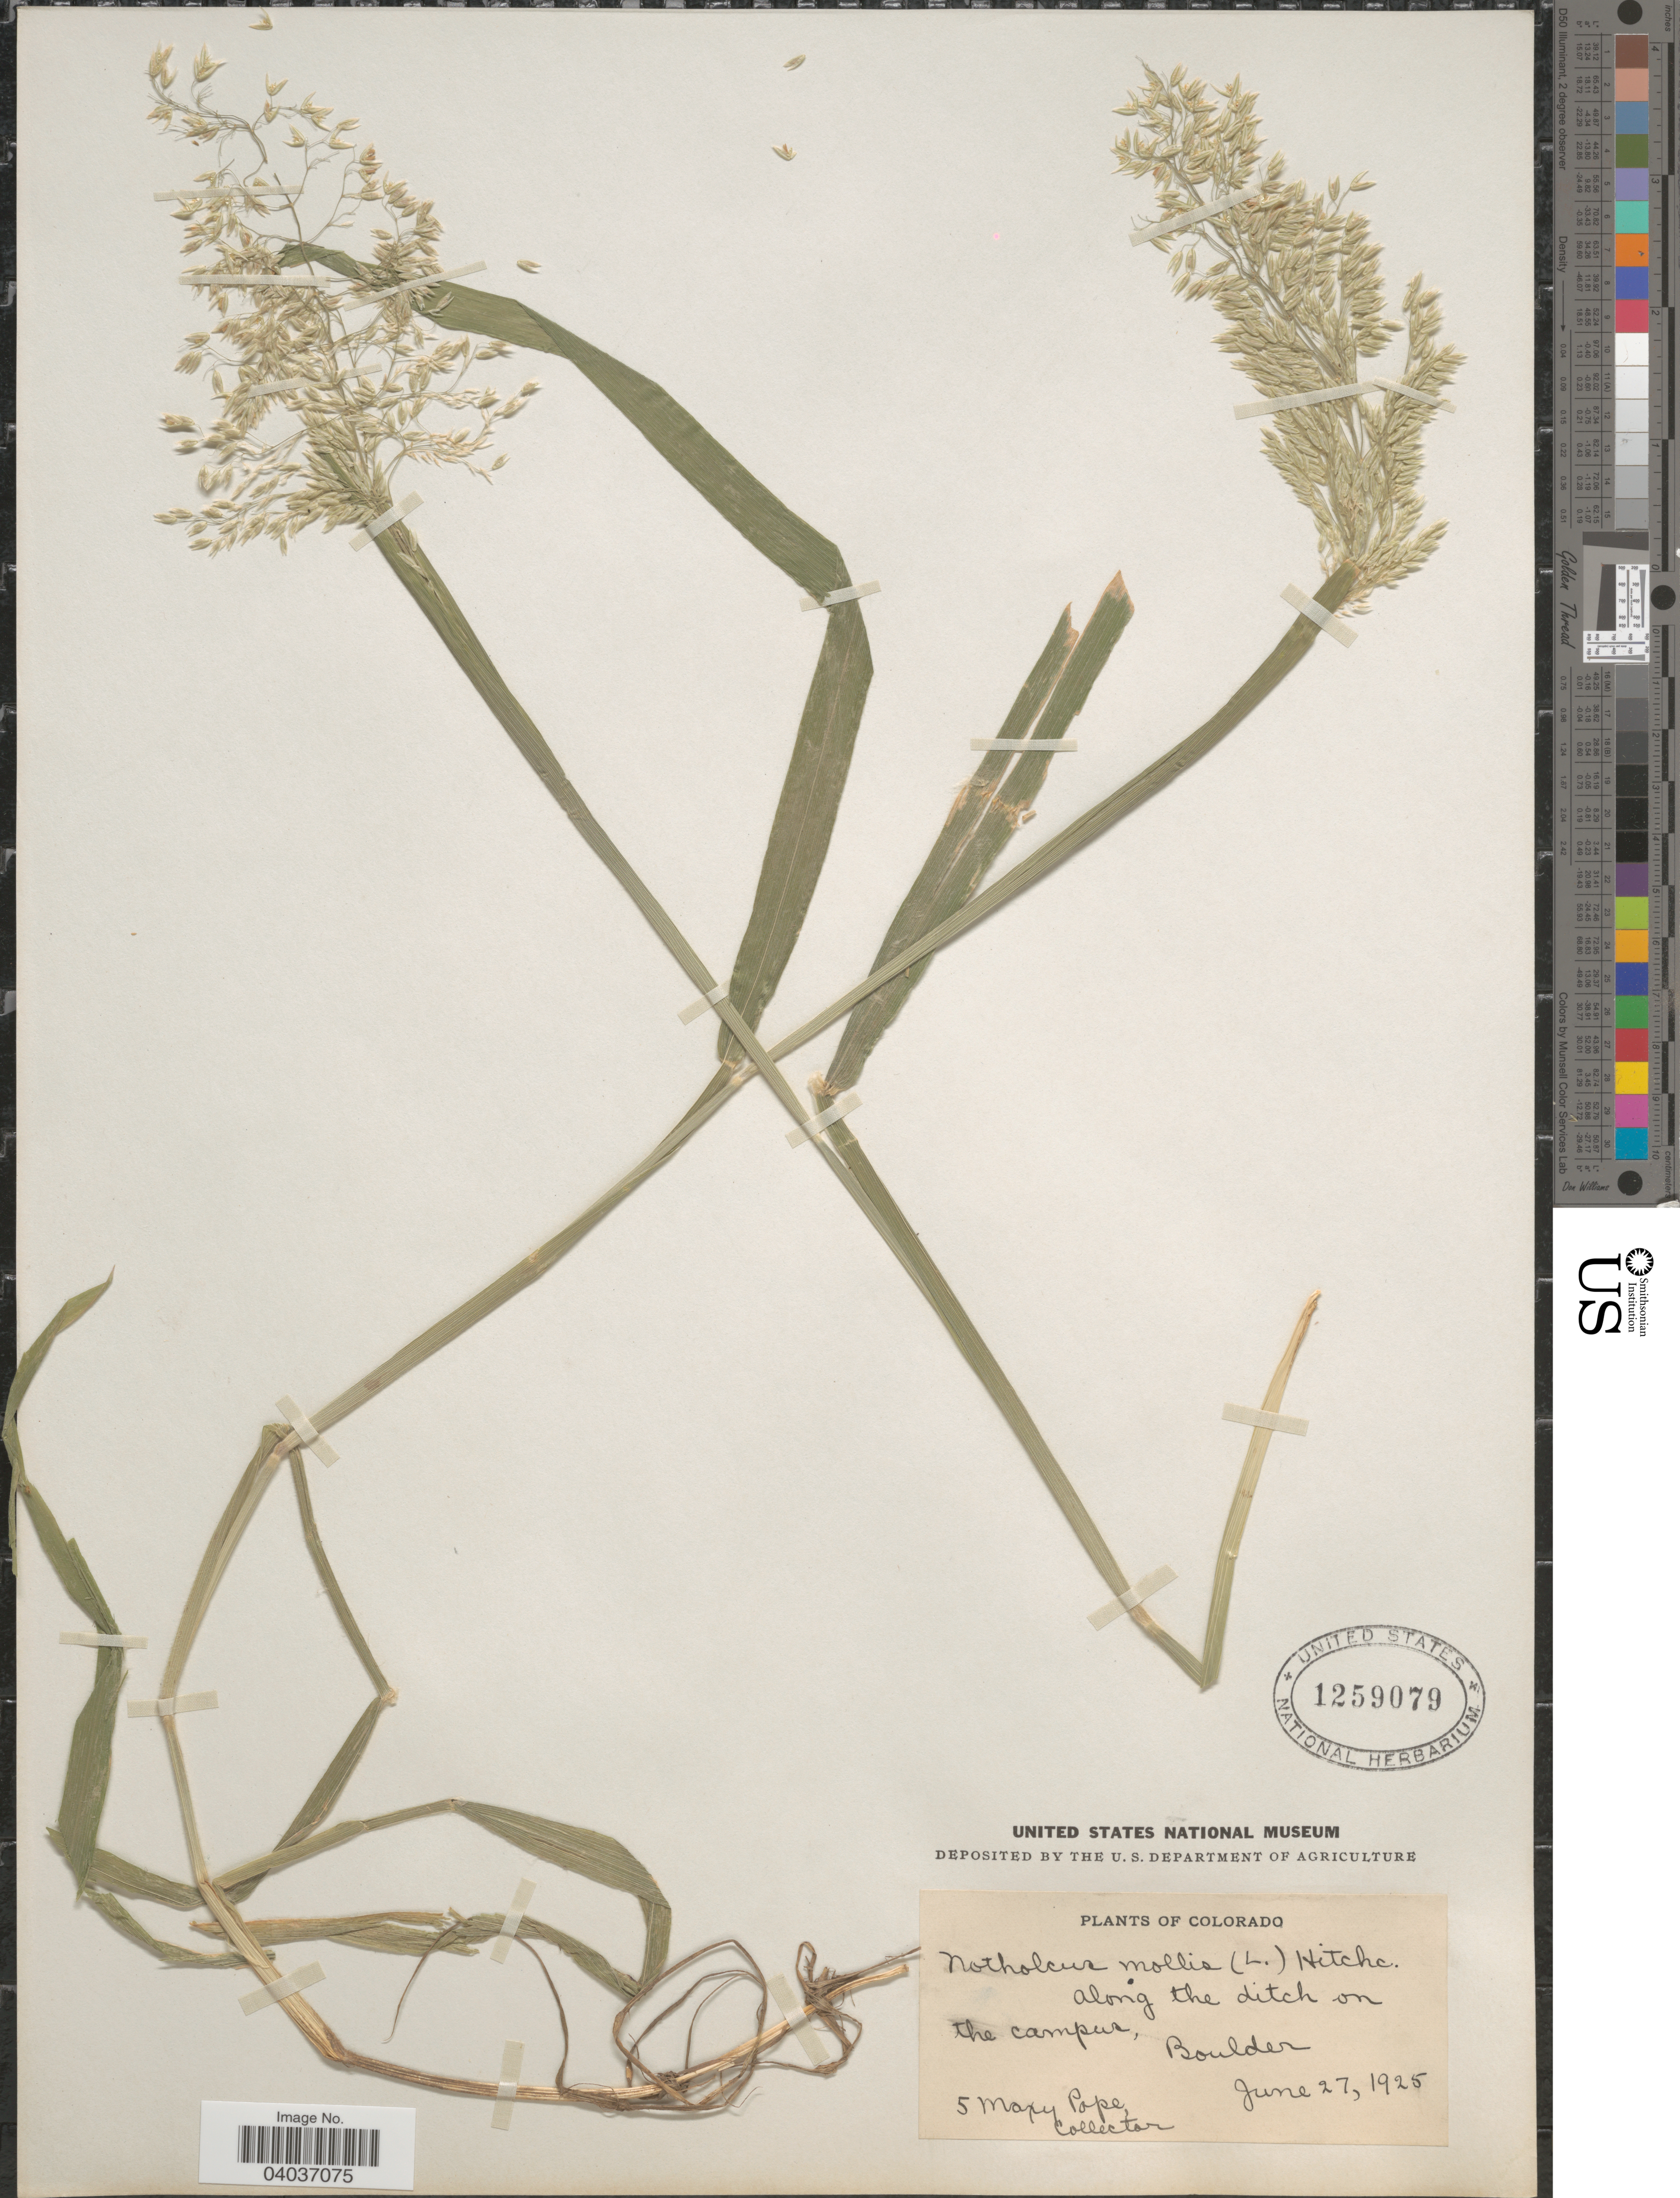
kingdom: Plantae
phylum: Tracheophyta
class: Liliopsida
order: Poales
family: Poaceae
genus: Holcus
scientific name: Holcus lanatus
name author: L.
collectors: M. Pope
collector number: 5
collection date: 1925-06-27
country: United States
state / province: Colorado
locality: On the campus, Boulder.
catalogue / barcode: US 1259079